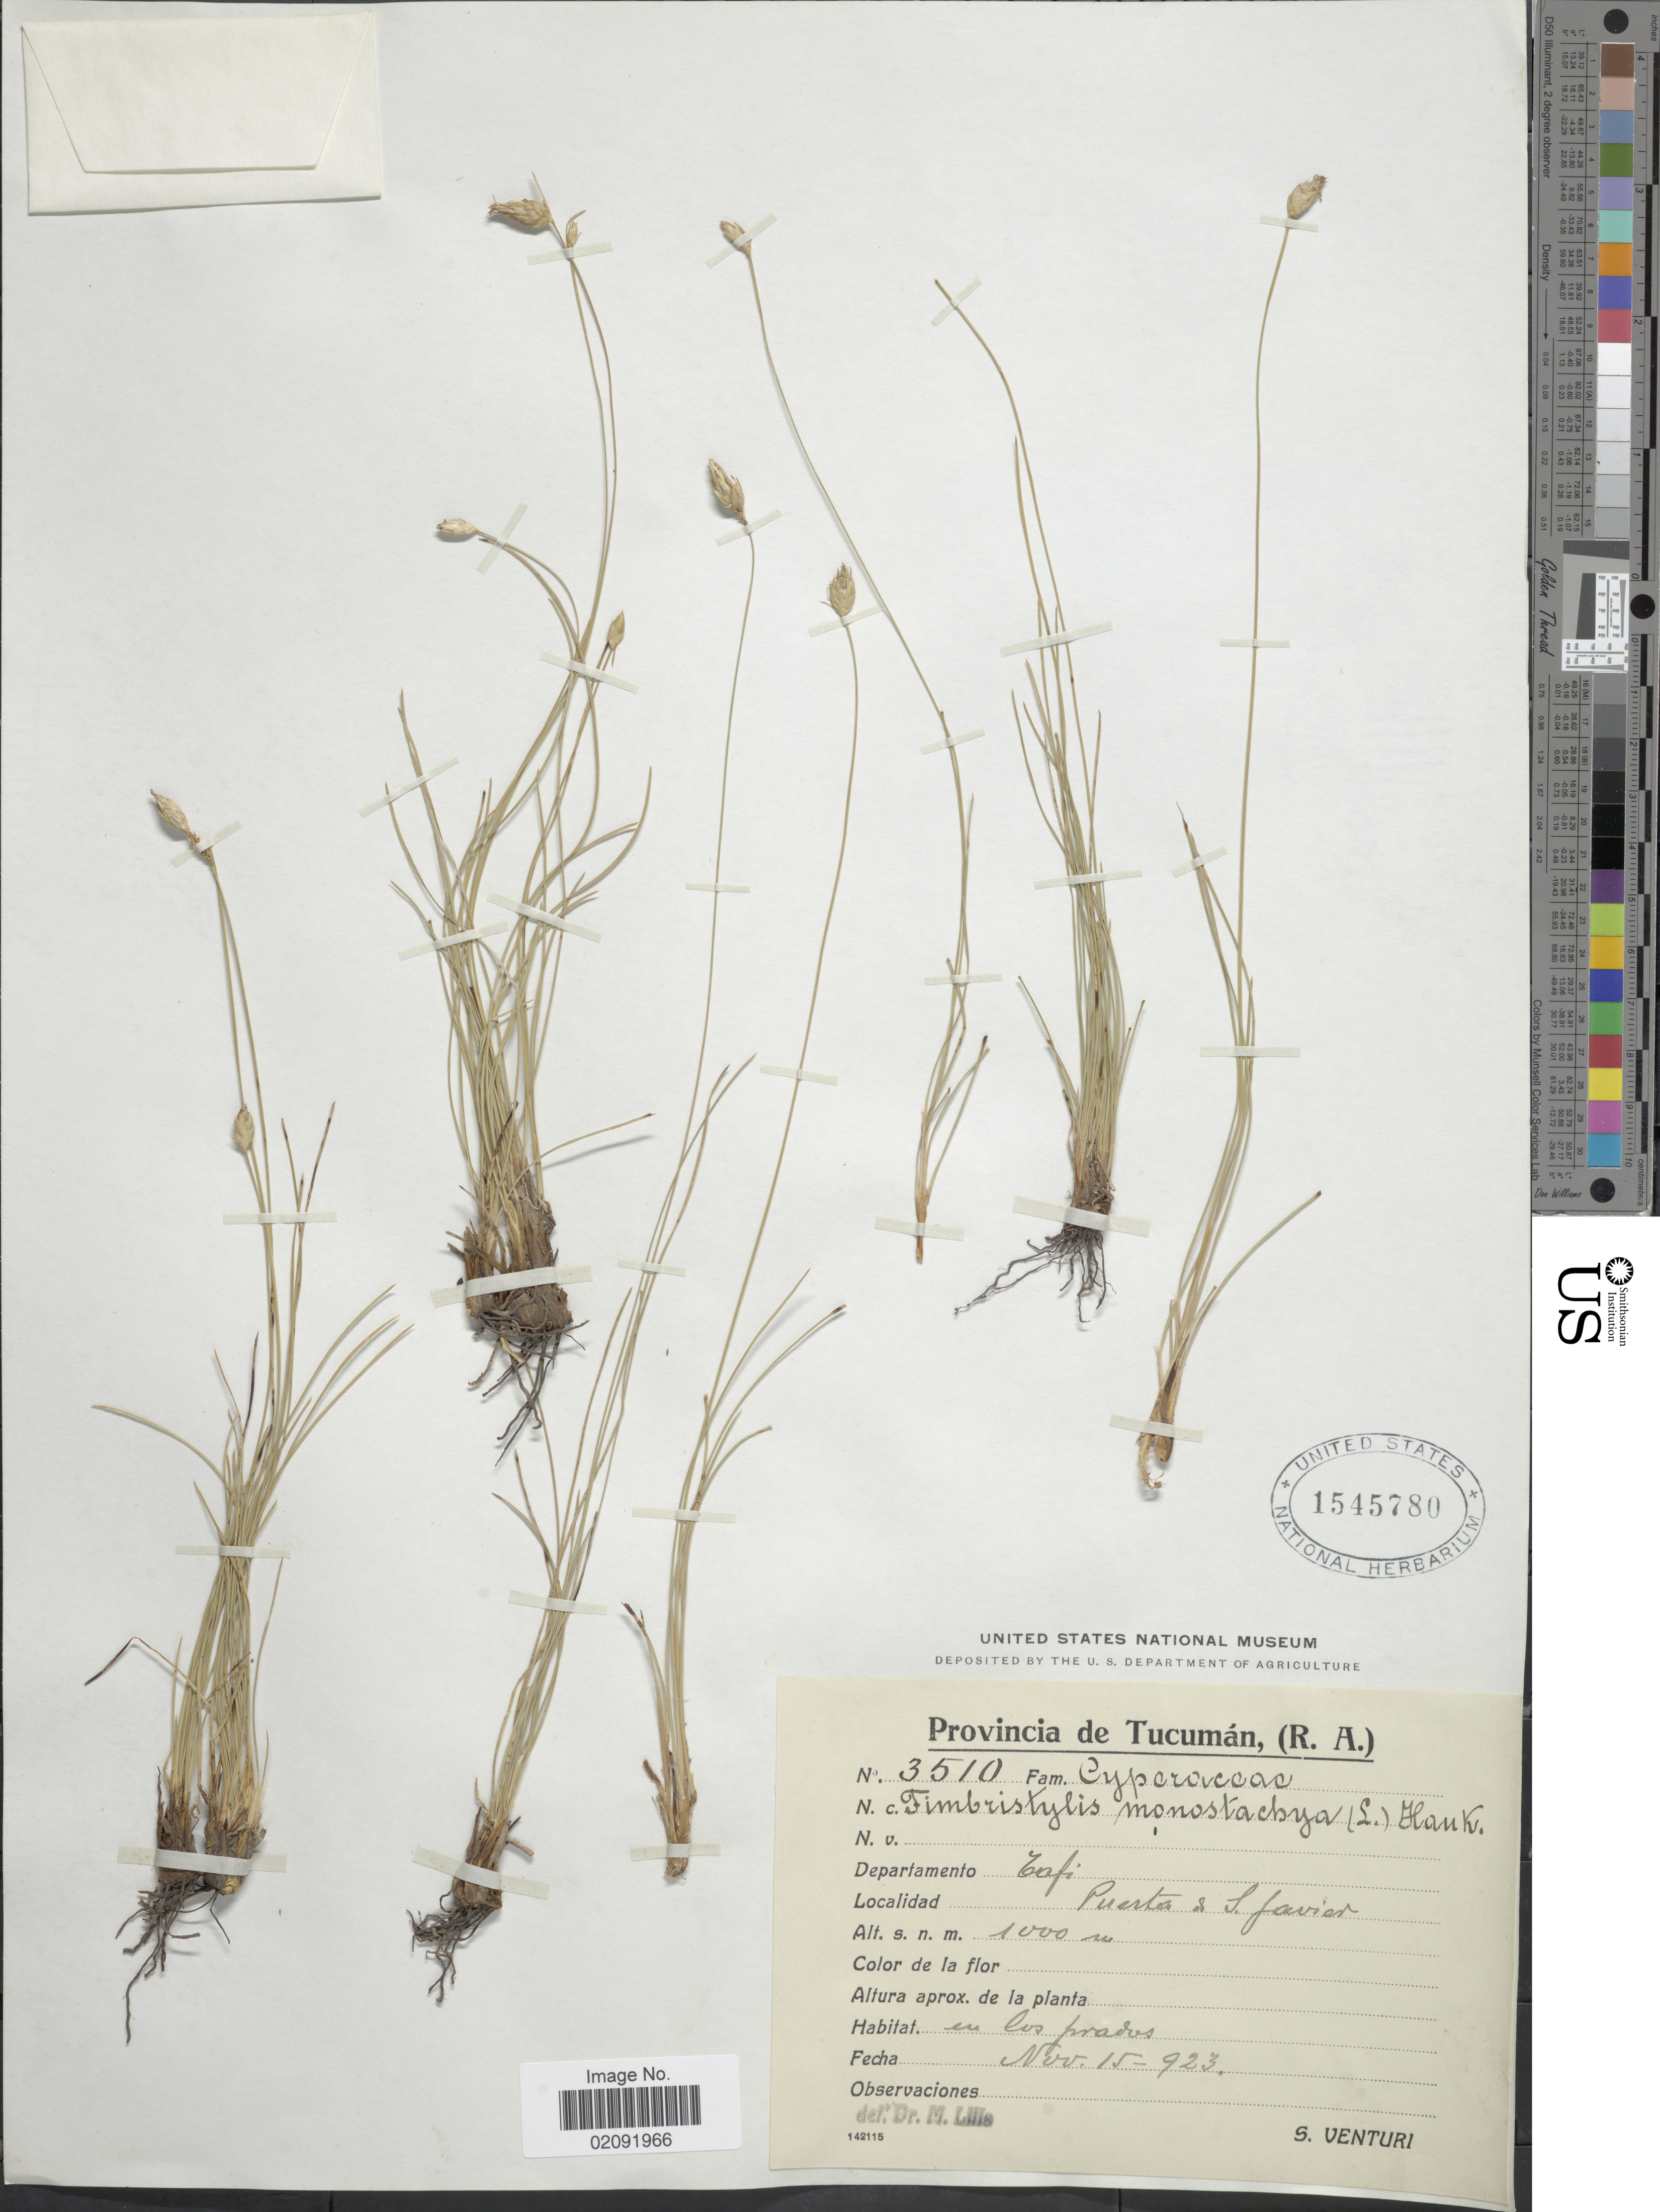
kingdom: Plantae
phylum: Tracheophyta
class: Liliopsida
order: Poales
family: Cyperaceae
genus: Abildgaardia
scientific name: Abildgaardia ovata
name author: (Burm. f.) Kral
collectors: S. Venturi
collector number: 3510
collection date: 1923-11-15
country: Argentina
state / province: Tucuman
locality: (R.A.), Departamento Tafi, Puerta de S. Javier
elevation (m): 1000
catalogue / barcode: US 1545780